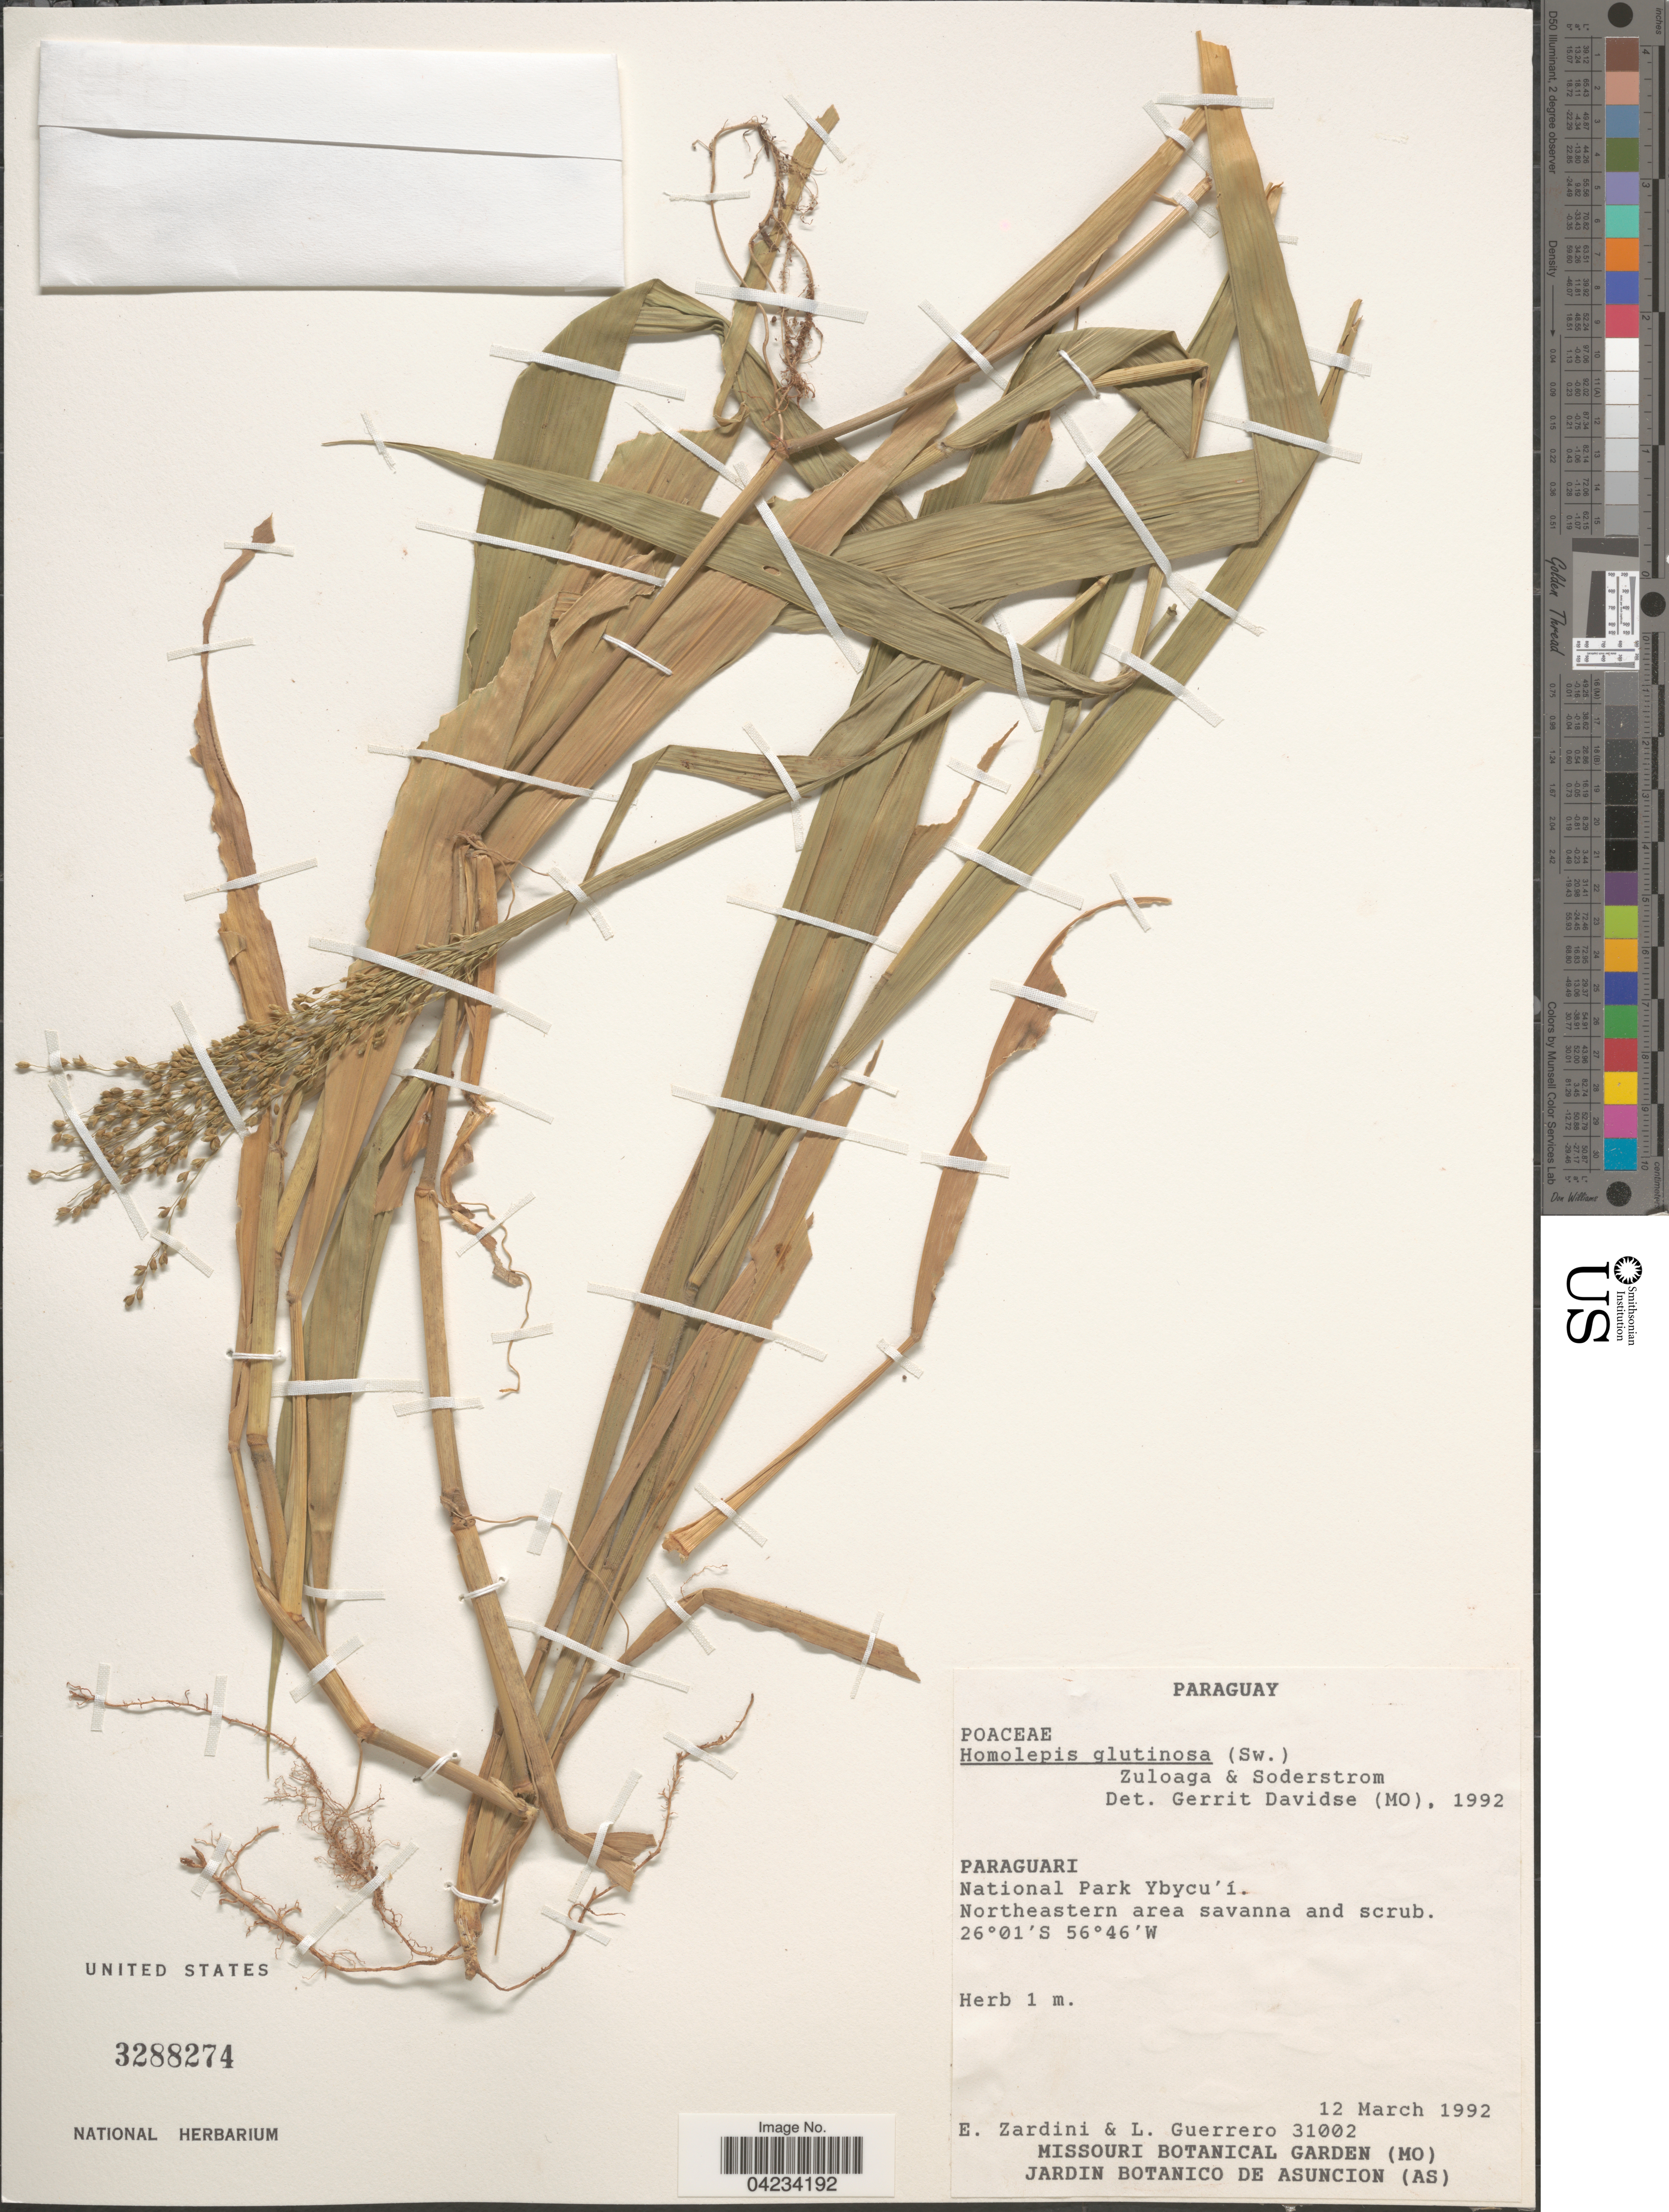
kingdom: Plantae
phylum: Tracheophyta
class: Liliopsida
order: Poales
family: Poaceae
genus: Homolepis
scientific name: Homolepis glutinosa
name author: (Sw.) Zuloaga & Soderstr.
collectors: E. Zardini & L. Guerrero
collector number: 31002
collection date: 1992-03-12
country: Paraguay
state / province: Paraguari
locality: National Park Ybycu'í. Northeastern area savanna and scrub.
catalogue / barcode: US 3288274